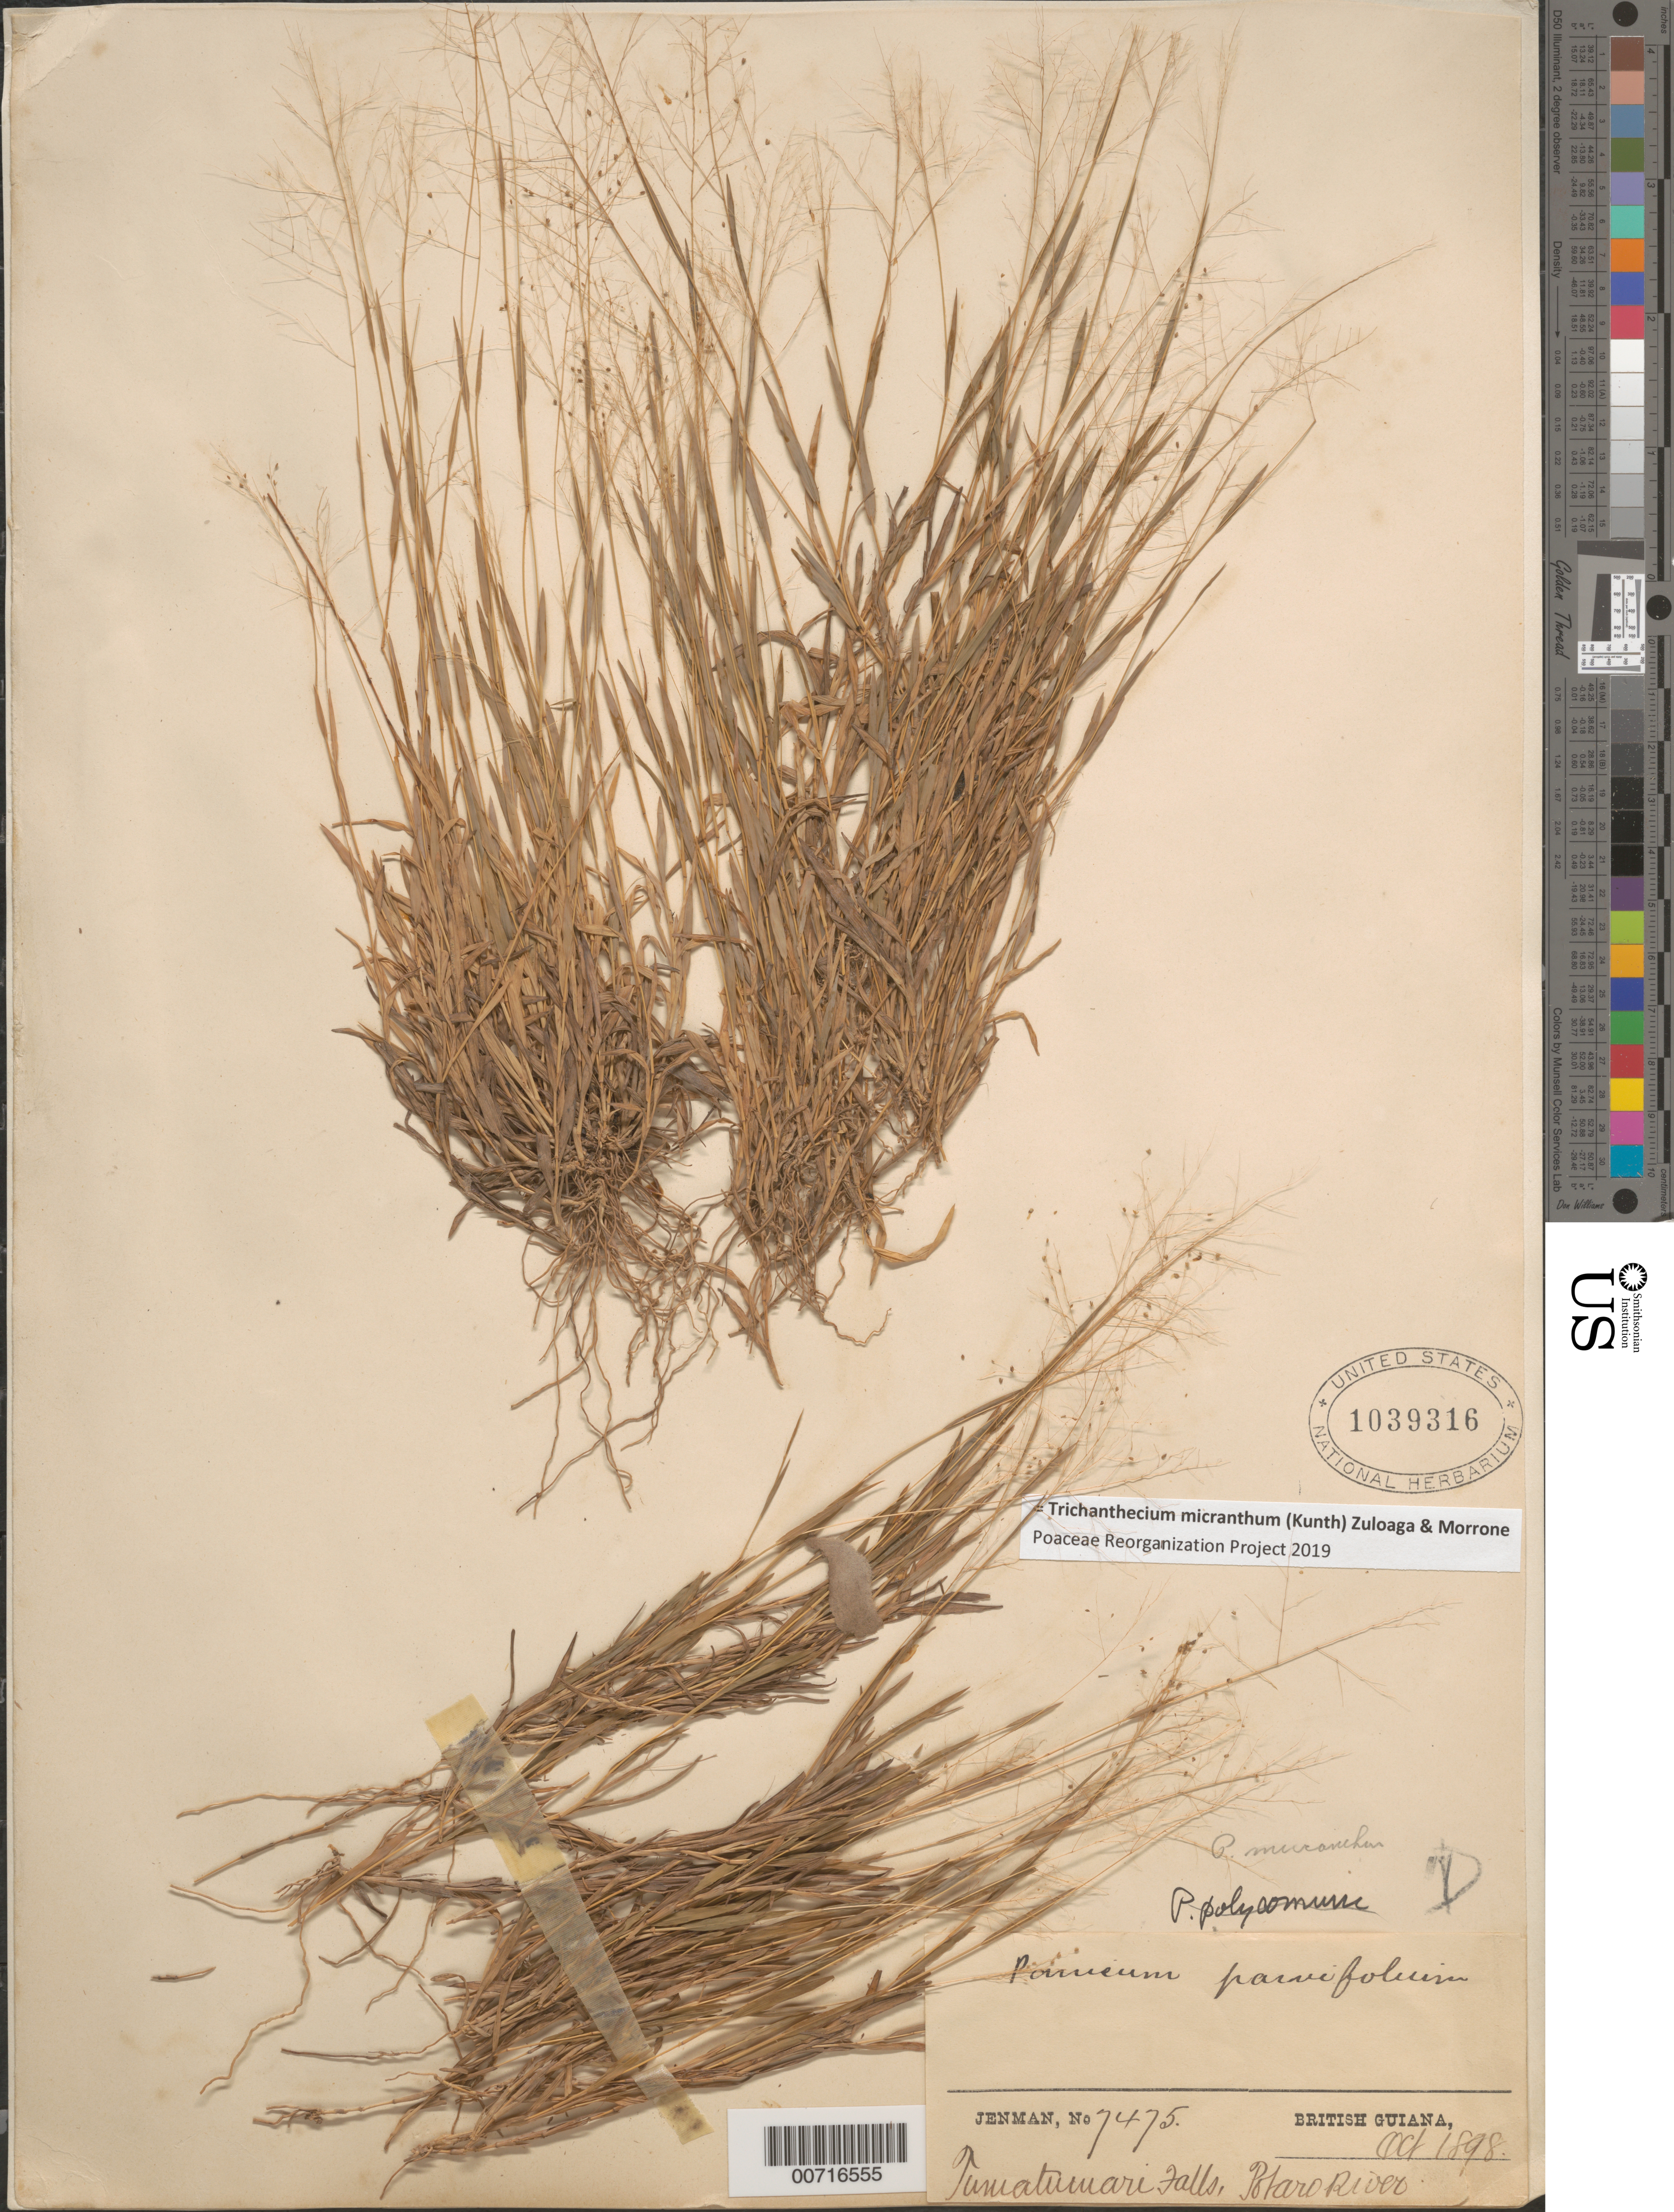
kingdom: Plantae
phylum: Tracheophyta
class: Liliopsida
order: Poales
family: Poaceae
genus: Trichanthecium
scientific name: Trichanthecium micranthum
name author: (Kunth) Zuloaga & Morrone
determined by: Poaceae Reorganization Project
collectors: G. S. Jenman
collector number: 7475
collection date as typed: October 1898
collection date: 1898-10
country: Guyana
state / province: Potaro-Siparuni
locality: Tumatumari Falls, Potaro River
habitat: On rocks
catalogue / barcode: US 1039316